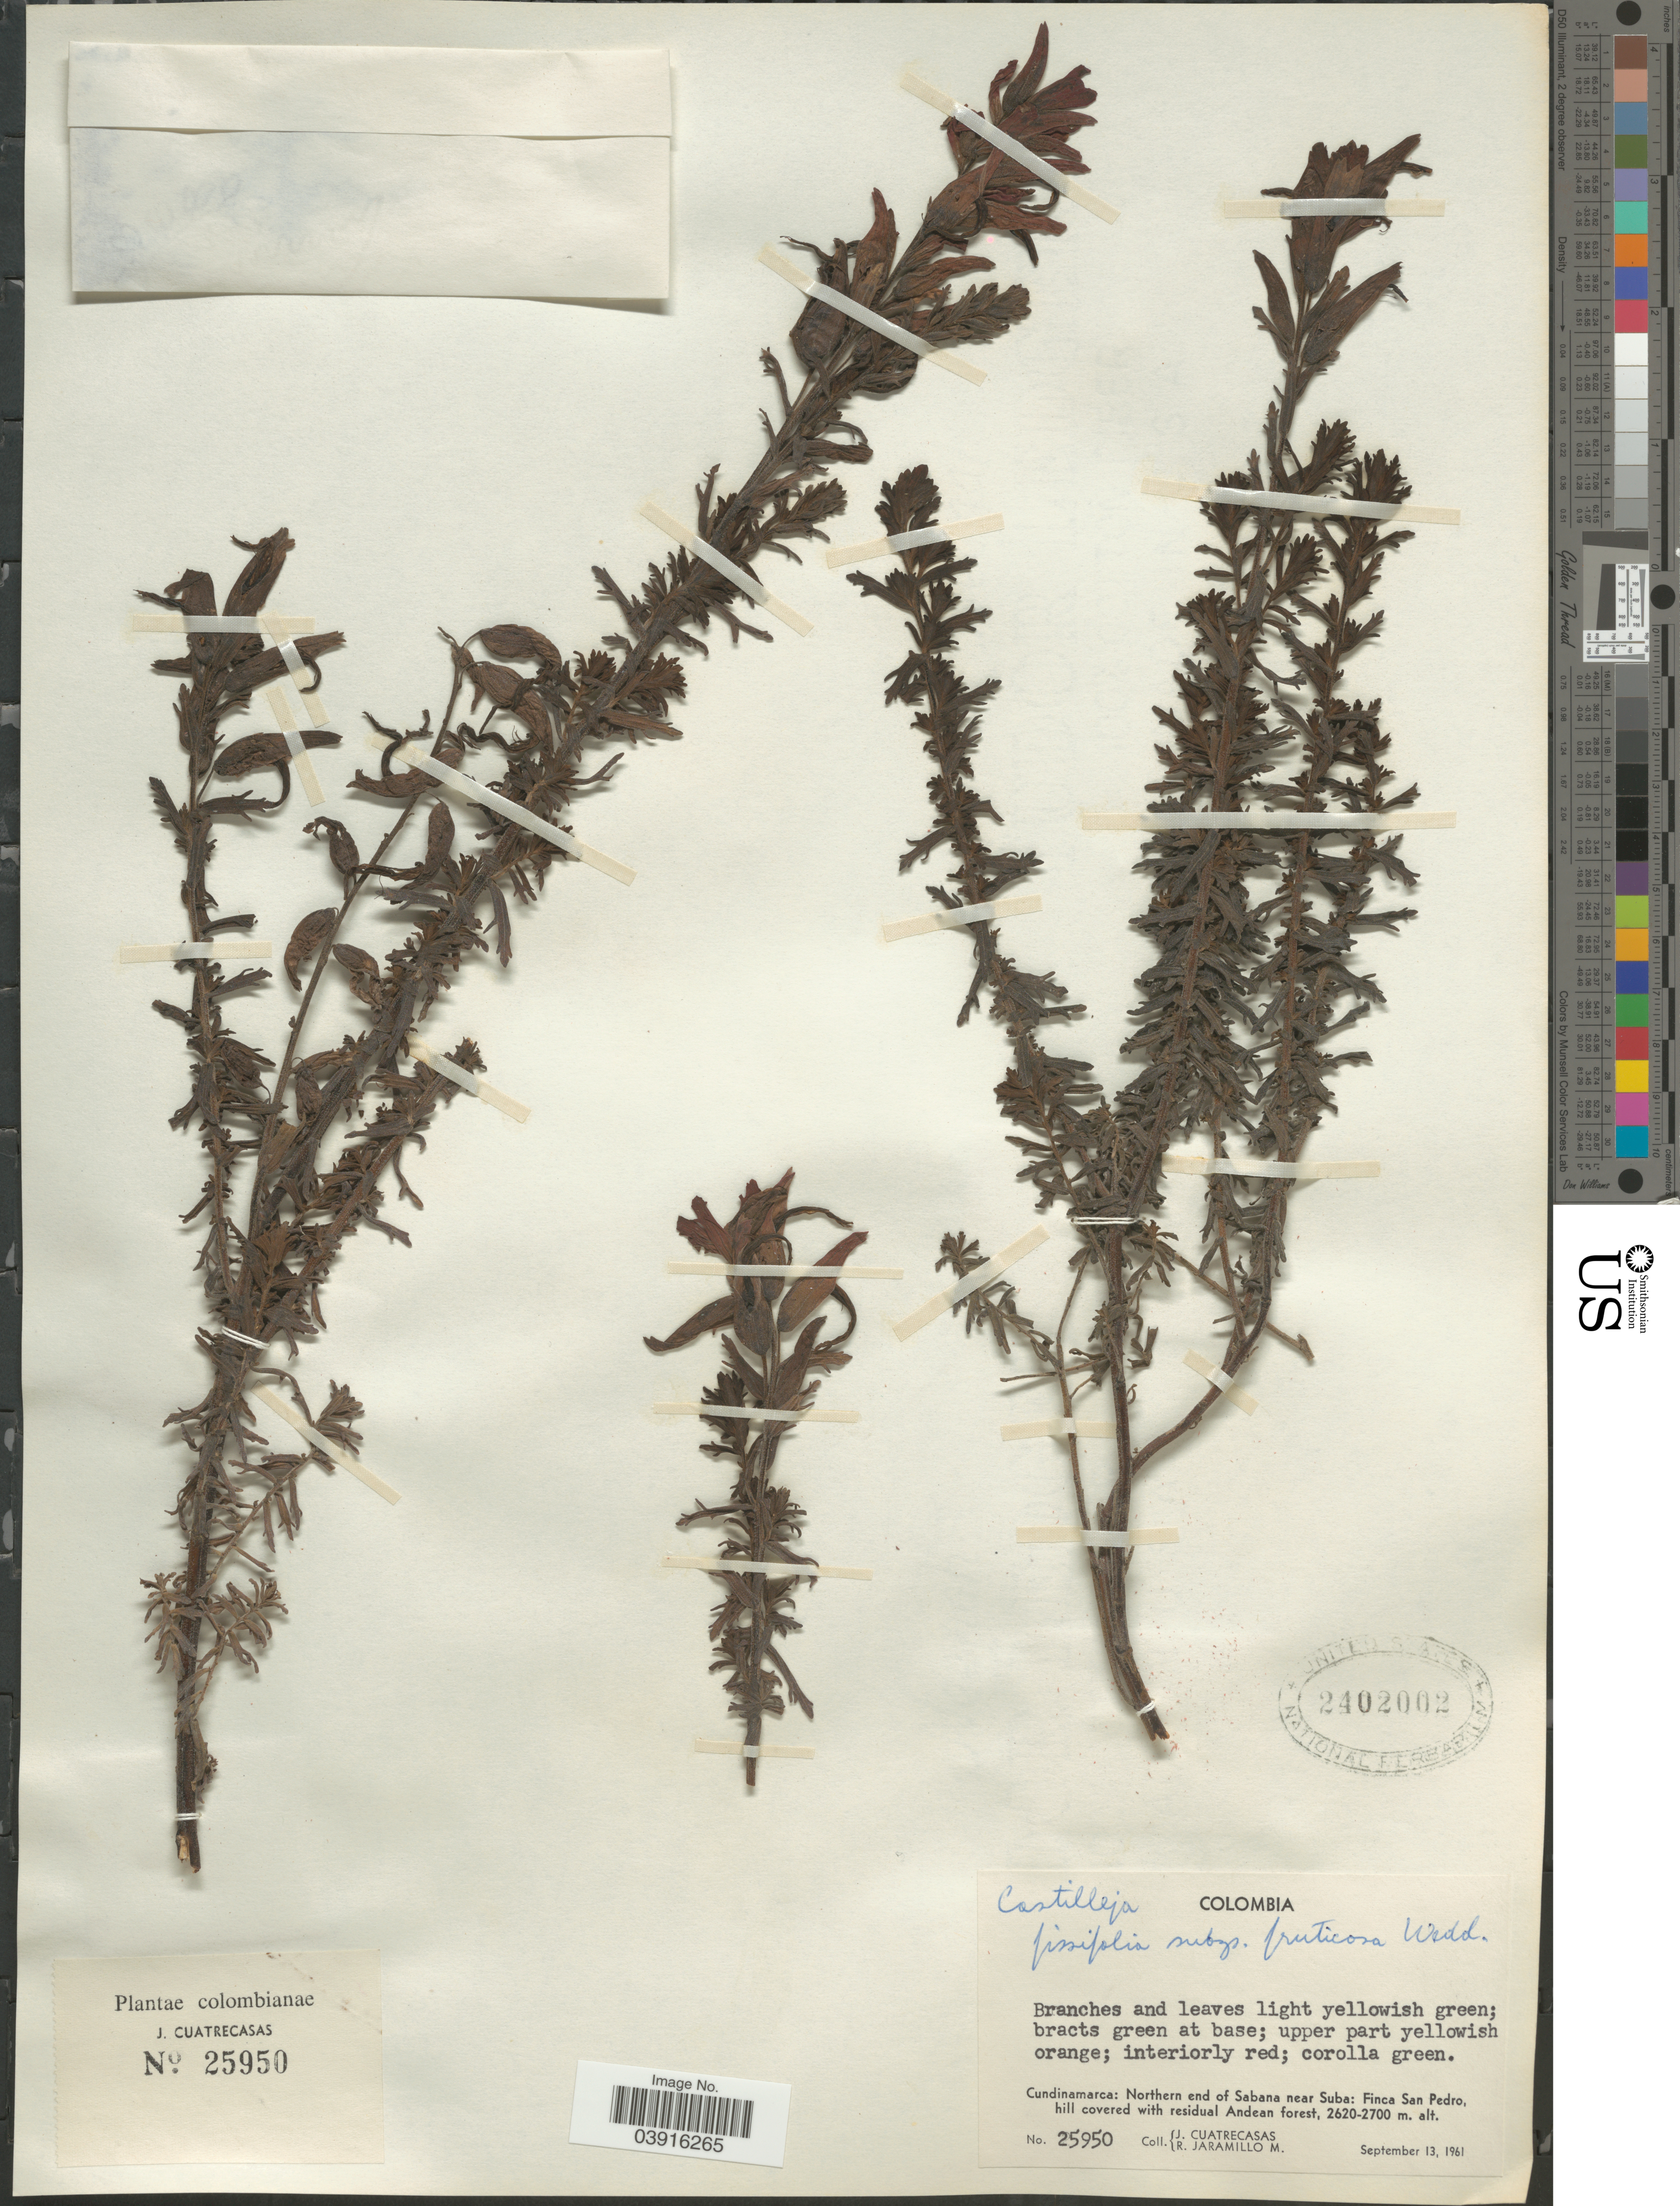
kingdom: Plantae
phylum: Tracheophyta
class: Magnoliopsida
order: Lamiales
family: Orobanchaceae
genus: Castilleja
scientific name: Castilleja fissifolia subsp. fruticosa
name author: (Wedd.) Melch.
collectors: J. Cuatrecasas & R. Jaramillo M.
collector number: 25950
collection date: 1961-09-13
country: Colombia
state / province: Cundinamarca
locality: Northern end of Sabana near Suba: Finca San Pedro, hill covered with residual Andean forest.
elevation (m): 2620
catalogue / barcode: US 2402002